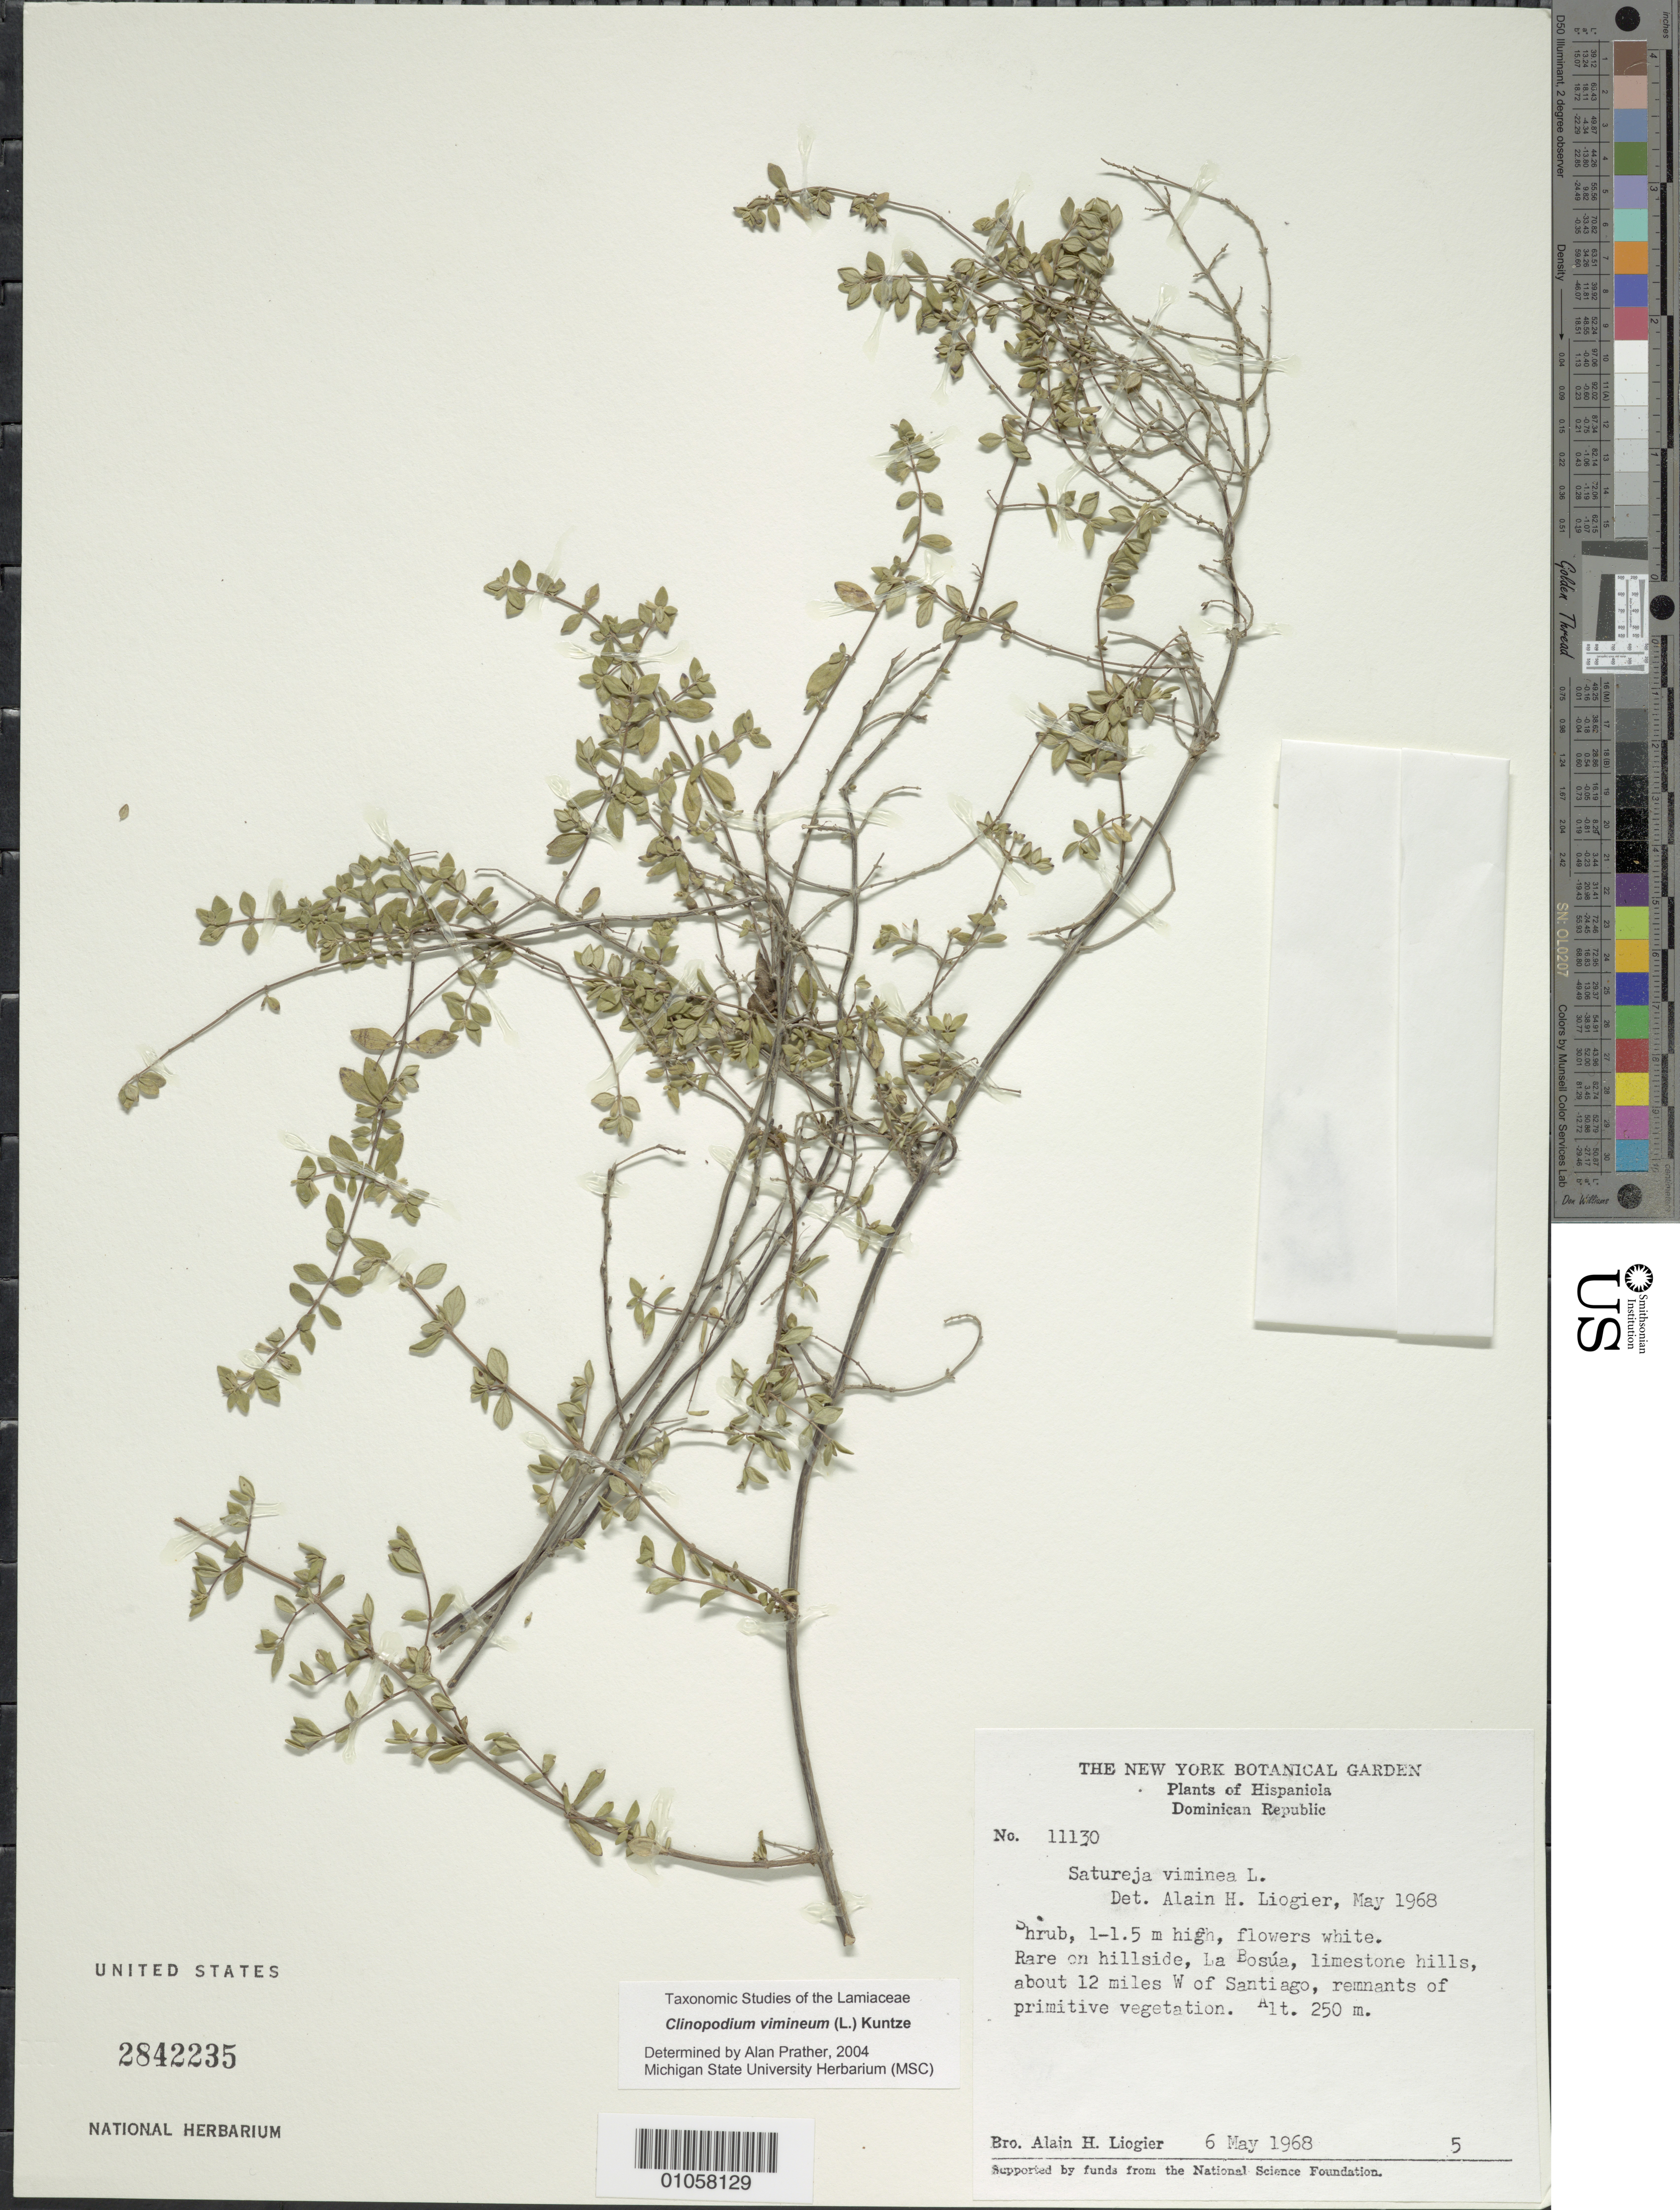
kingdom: Plantae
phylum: Tracheophyta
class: Magnoliopsida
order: Lamiales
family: Lamiaceae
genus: Clinopodium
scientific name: Clinopodium vimineum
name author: (L.) Kuntze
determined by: Prather, L. A.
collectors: A. H. Liogier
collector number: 11130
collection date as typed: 06 May 1968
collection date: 1968-05-06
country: Dominican Republic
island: Hispaniola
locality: La Bosúa, about 12 miles W of Santiago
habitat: Rare on hillside, limestone hills, remnants of primitive vegetation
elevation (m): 250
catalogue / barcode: US 2842235